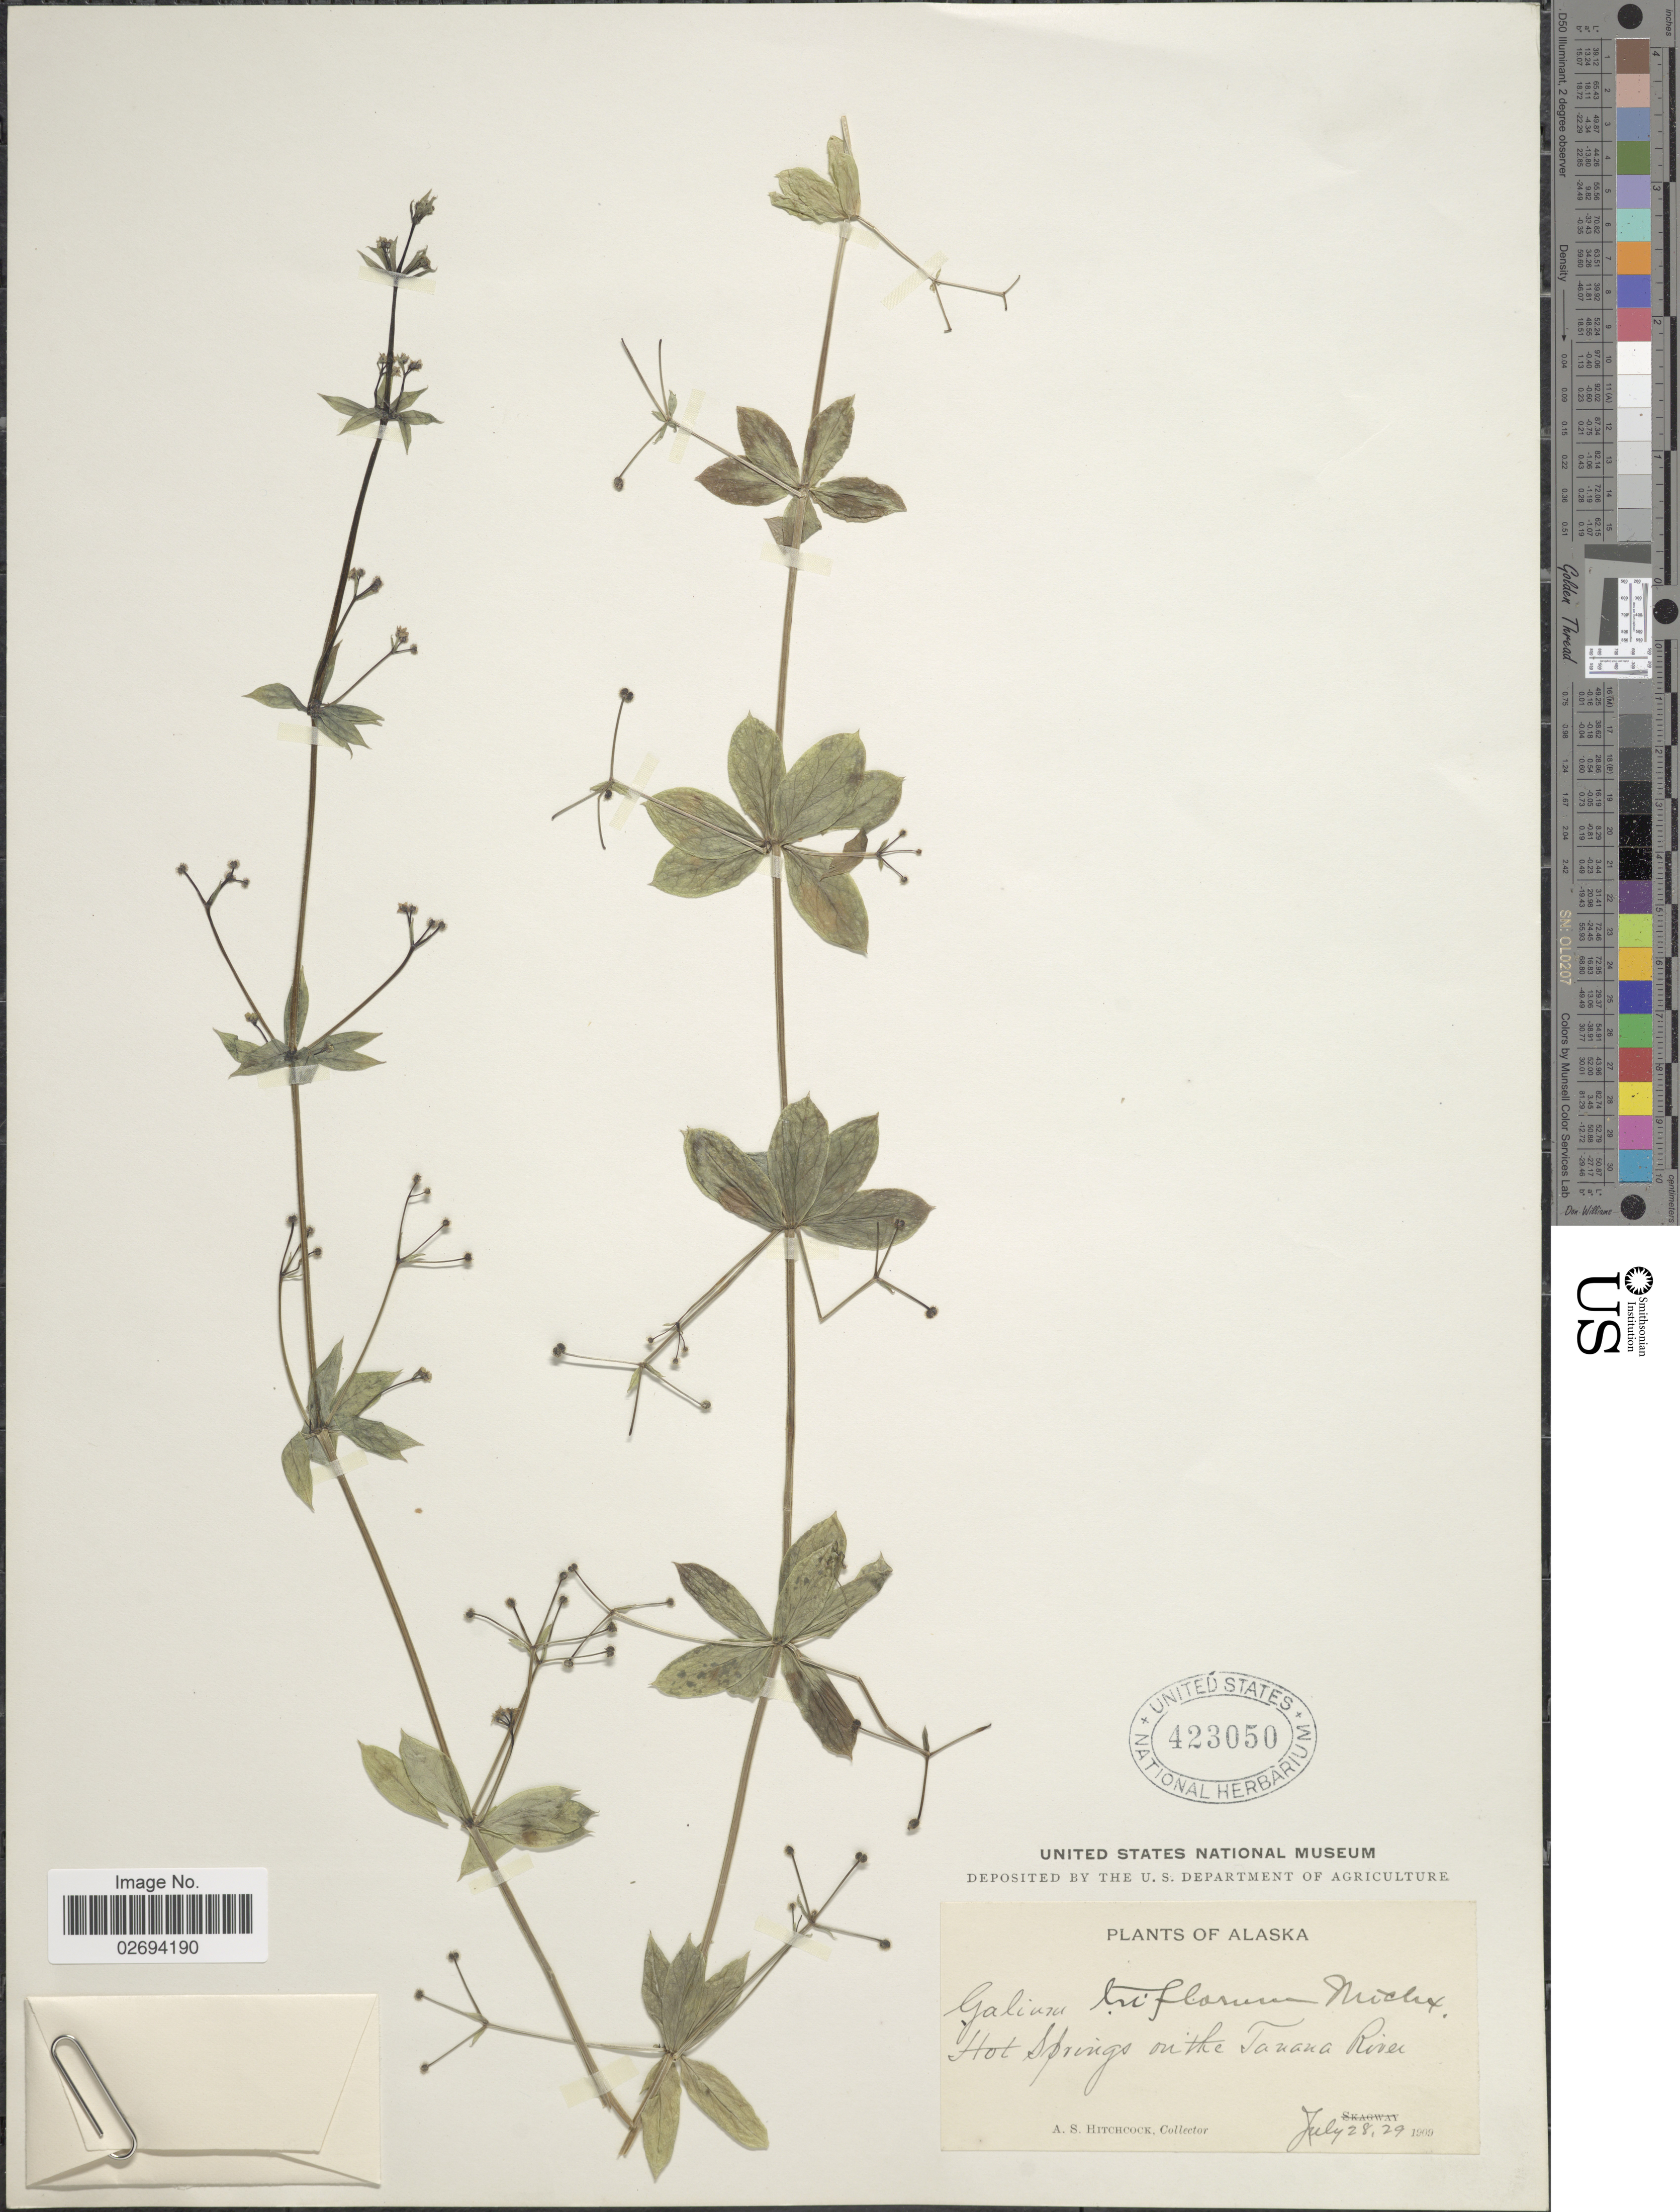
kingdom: Plantae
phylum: Tracheophyta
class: Magnoliopsida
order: Gentianales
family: Rubiaceae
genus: Galium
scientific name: Galium triflorum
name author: Michx.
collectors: A. S. Hitchcock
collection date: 1909-07-28/1909-07-29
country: United States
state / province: Alaska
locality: Hot Springs on the Tanana River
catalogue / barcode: US 423050